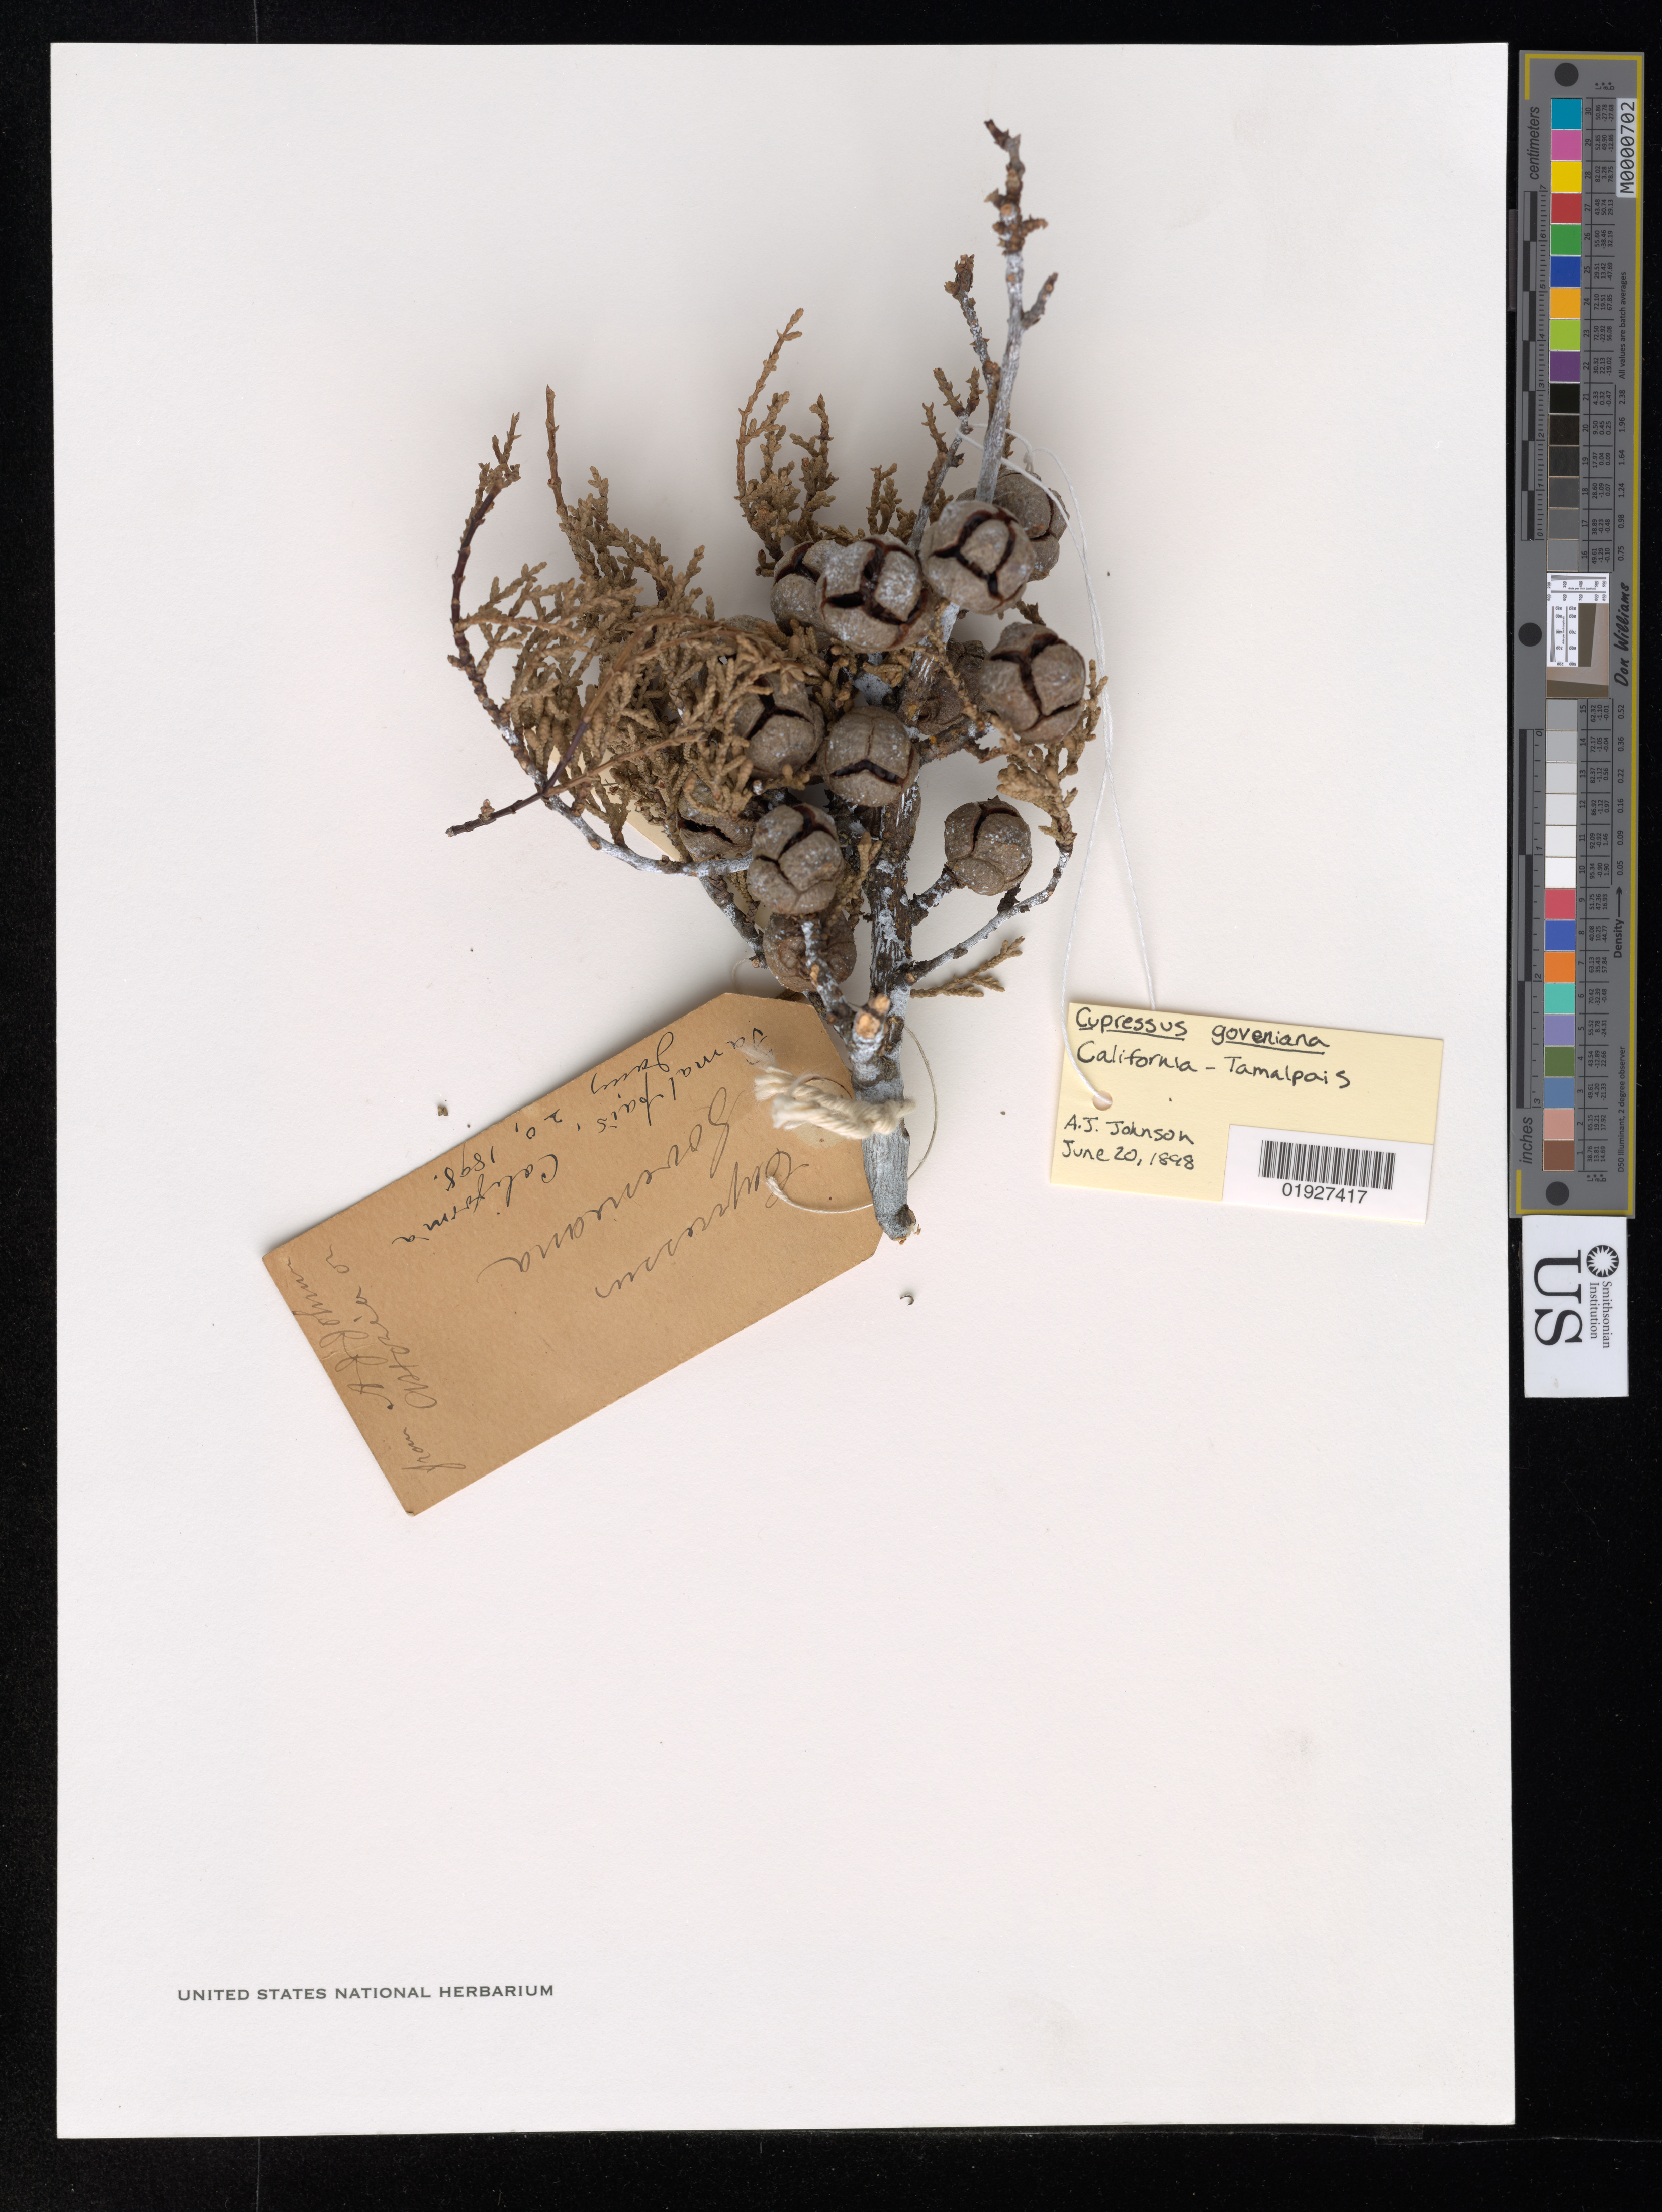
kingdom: Plantae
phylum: Tracheophyta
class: Pinopsida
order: Pinales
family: Cupressaceae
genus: Hesperocyparis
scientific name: Hesperocyparis goveniana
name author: (Gordon) Bartel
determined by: (US) Smithsonian Institution - National Museum of Natural History - Department of Botany (UNITED STATES)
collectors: A. Johnson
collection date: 1898-06-20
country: United States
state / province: California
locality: Tamalpais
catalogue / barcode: US 475034